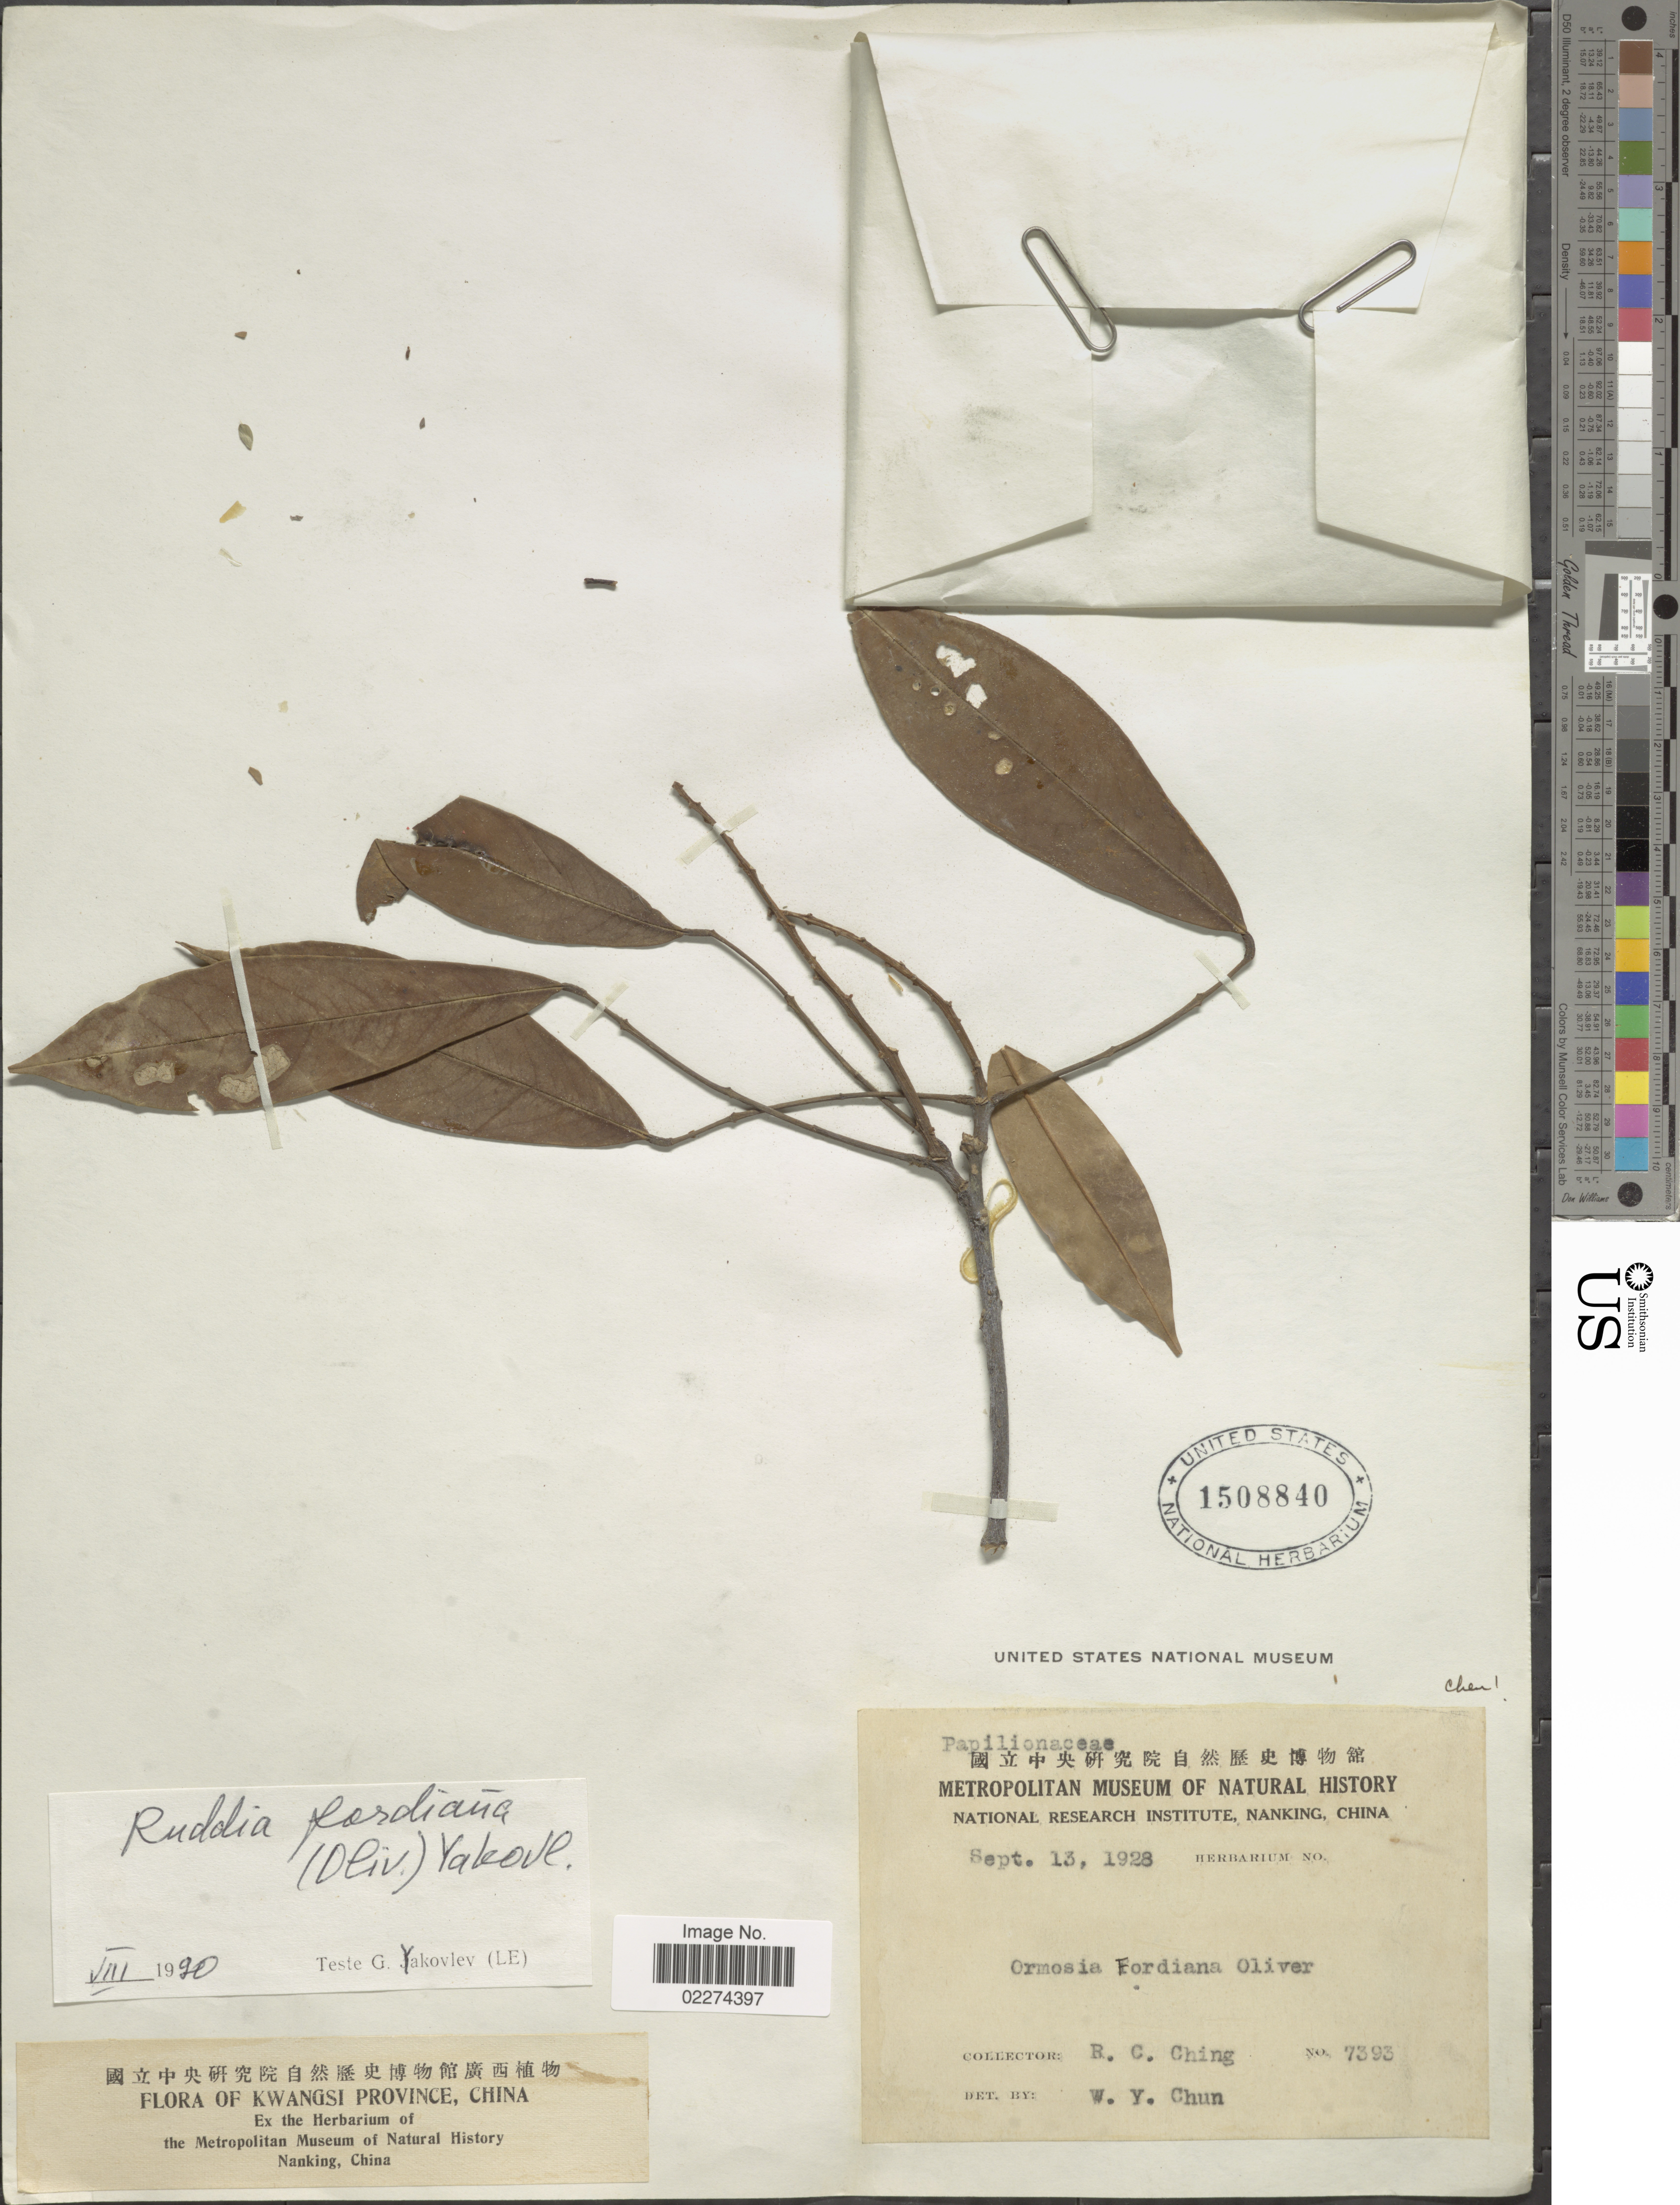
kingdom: Plantae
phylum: Tracheophyta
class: Magnoliopsida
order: Fabales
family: Fabaceae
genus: Ormosia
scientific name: Ormosia fordiana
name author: Oliv.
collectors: R. C. Ching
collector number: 7393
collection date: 1928-09-13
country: China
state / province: Guangxi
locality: Kwangsi Province, China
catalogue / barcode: US 1508840